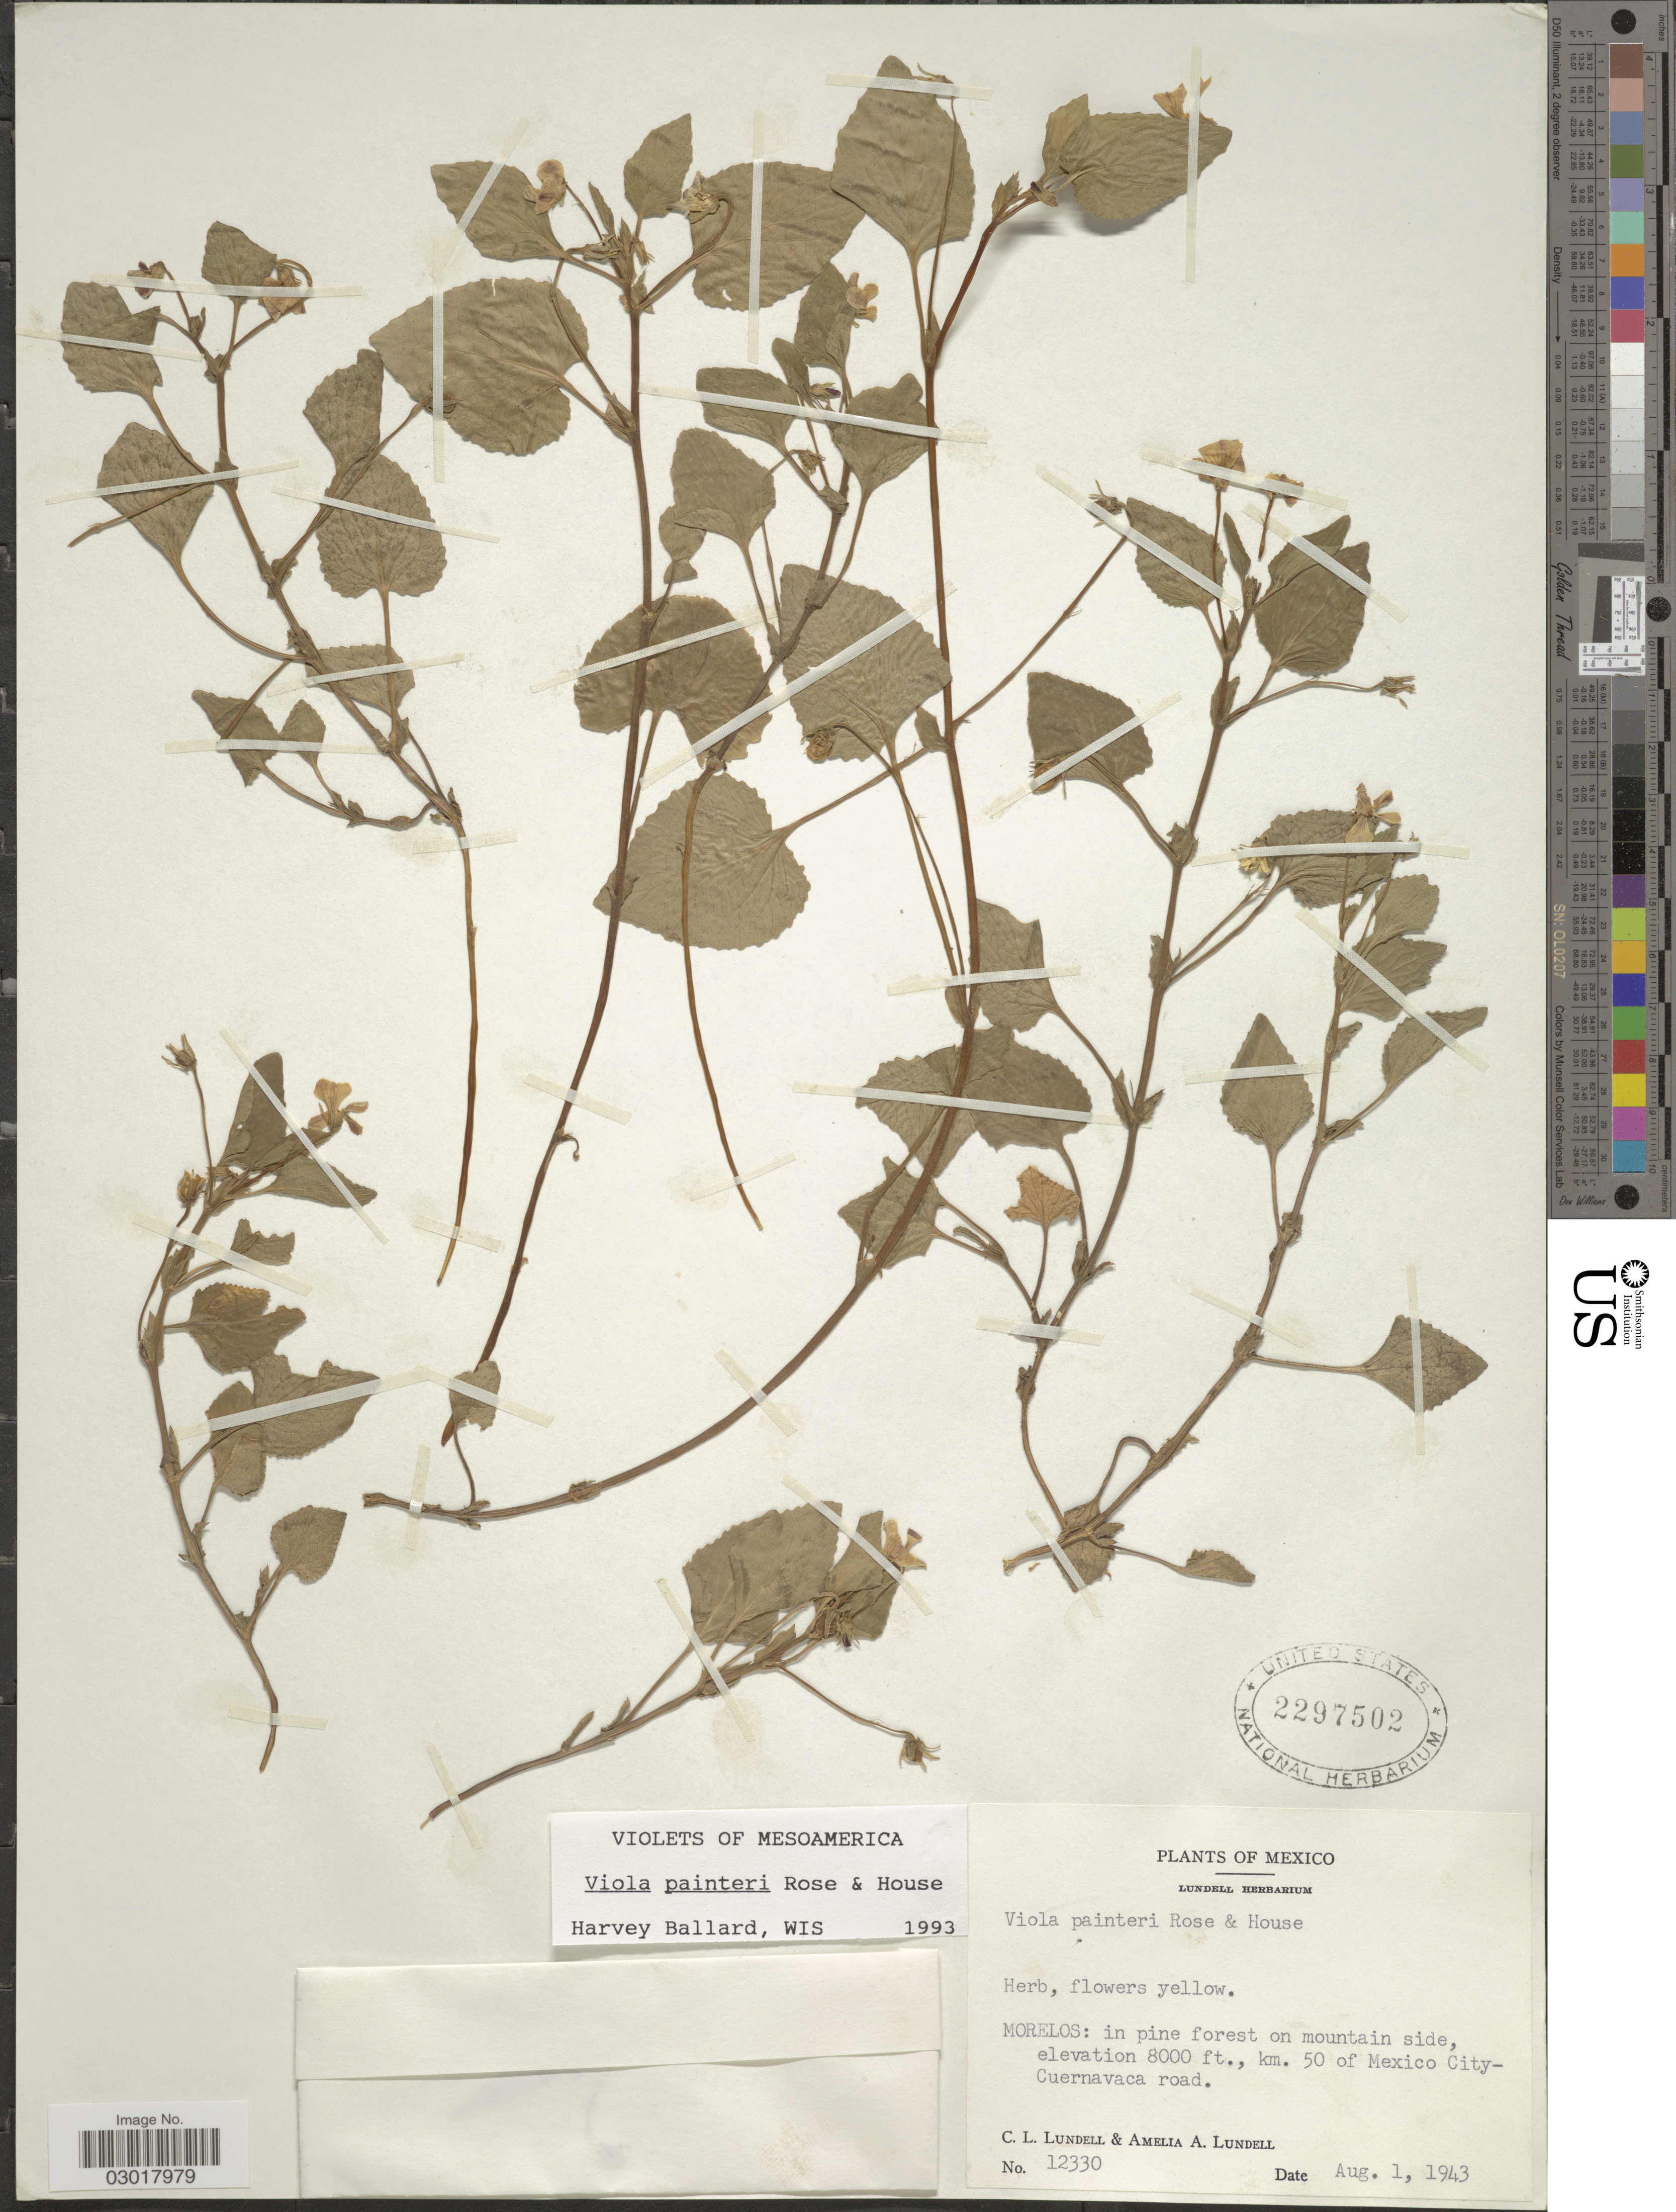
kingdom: Plantae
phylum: Tracheophyta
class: Magnoliopsida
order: Malpighiales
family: Violaceae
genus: Viola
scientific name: Viola painteri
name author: Rose & House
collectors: C. L. Lundell & A. A. Lundell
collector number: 12330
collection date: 1943-08-01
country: Mexico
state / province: Morelos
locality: In pine forest on mountain side. Km. 50 of Mexico City-Cuernavaca road.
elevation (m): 2438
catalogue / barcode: US 2297502